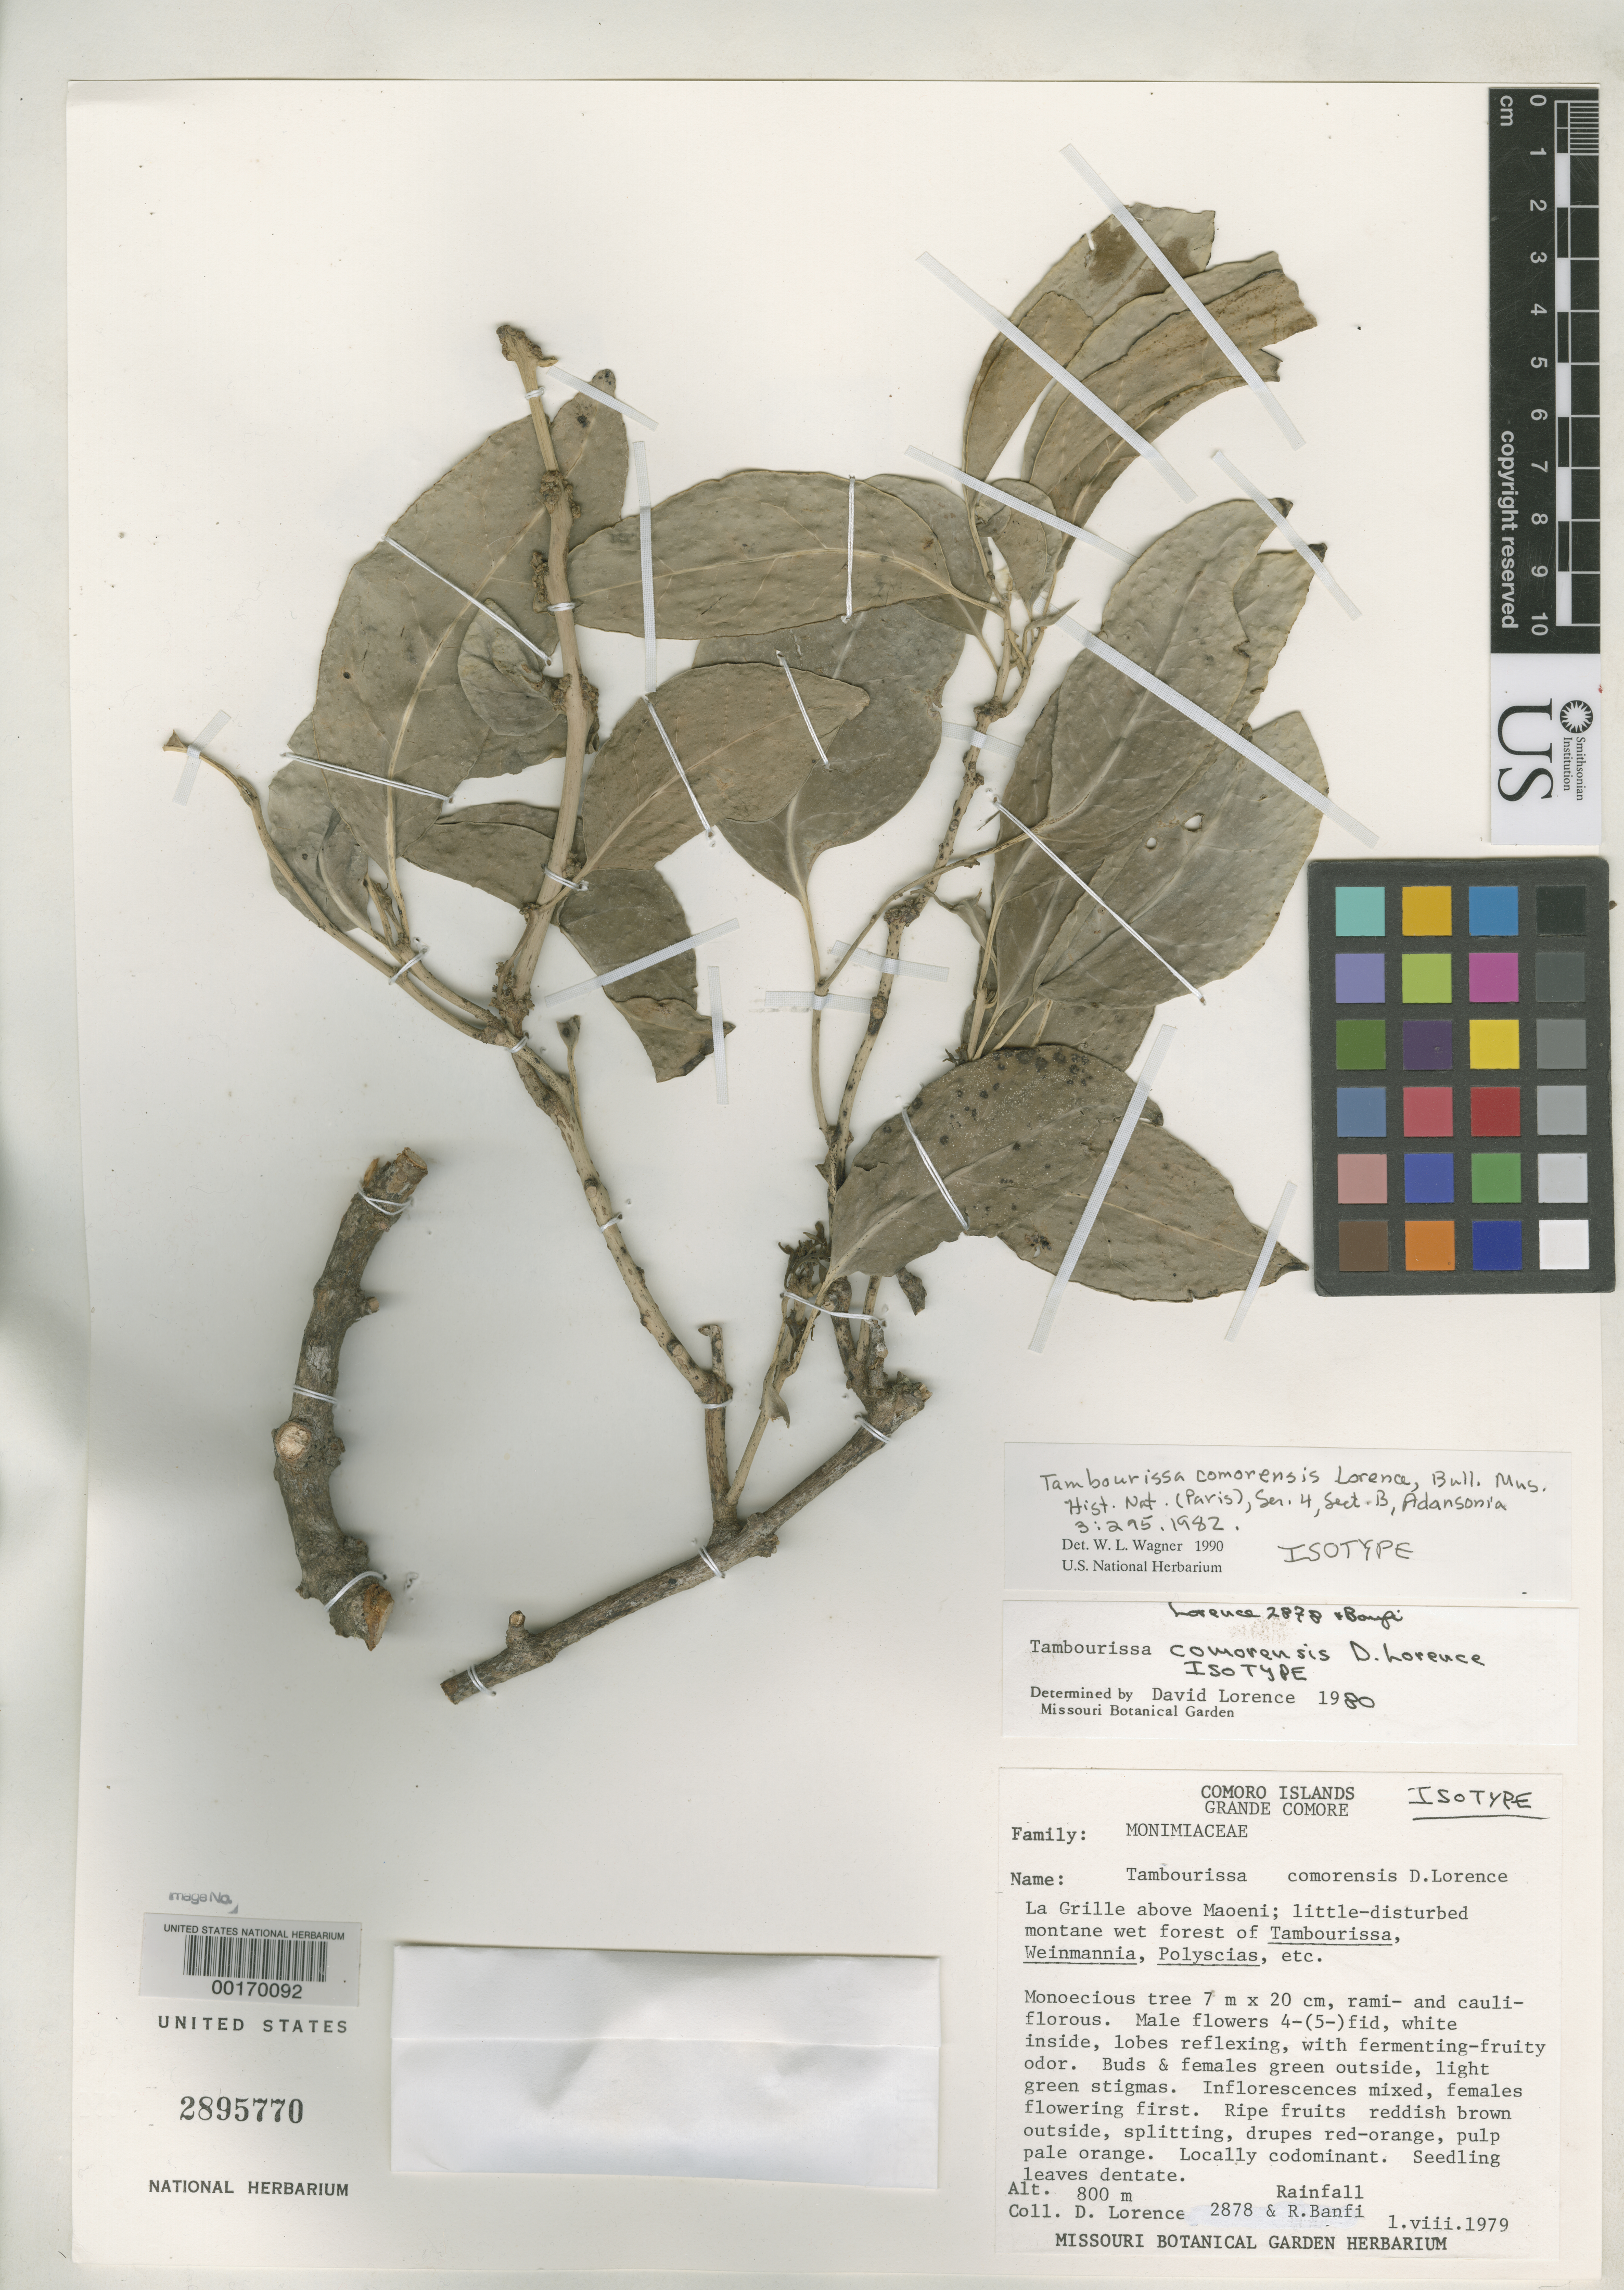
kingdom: Plantae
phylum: Tracheophyta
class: Magnoliopsida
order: Laurales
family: Monimiaceae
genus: Tambourissa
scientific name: Tambourissa comorensis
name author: Lorence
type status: Isotype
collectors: D. Lorence & R. Banfi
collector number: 2878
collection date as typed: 01 Aug 1979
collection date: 1979-08-01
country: Comoros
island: Grande Comore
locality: La Grille above Maoeni.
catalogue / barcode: US 2895770